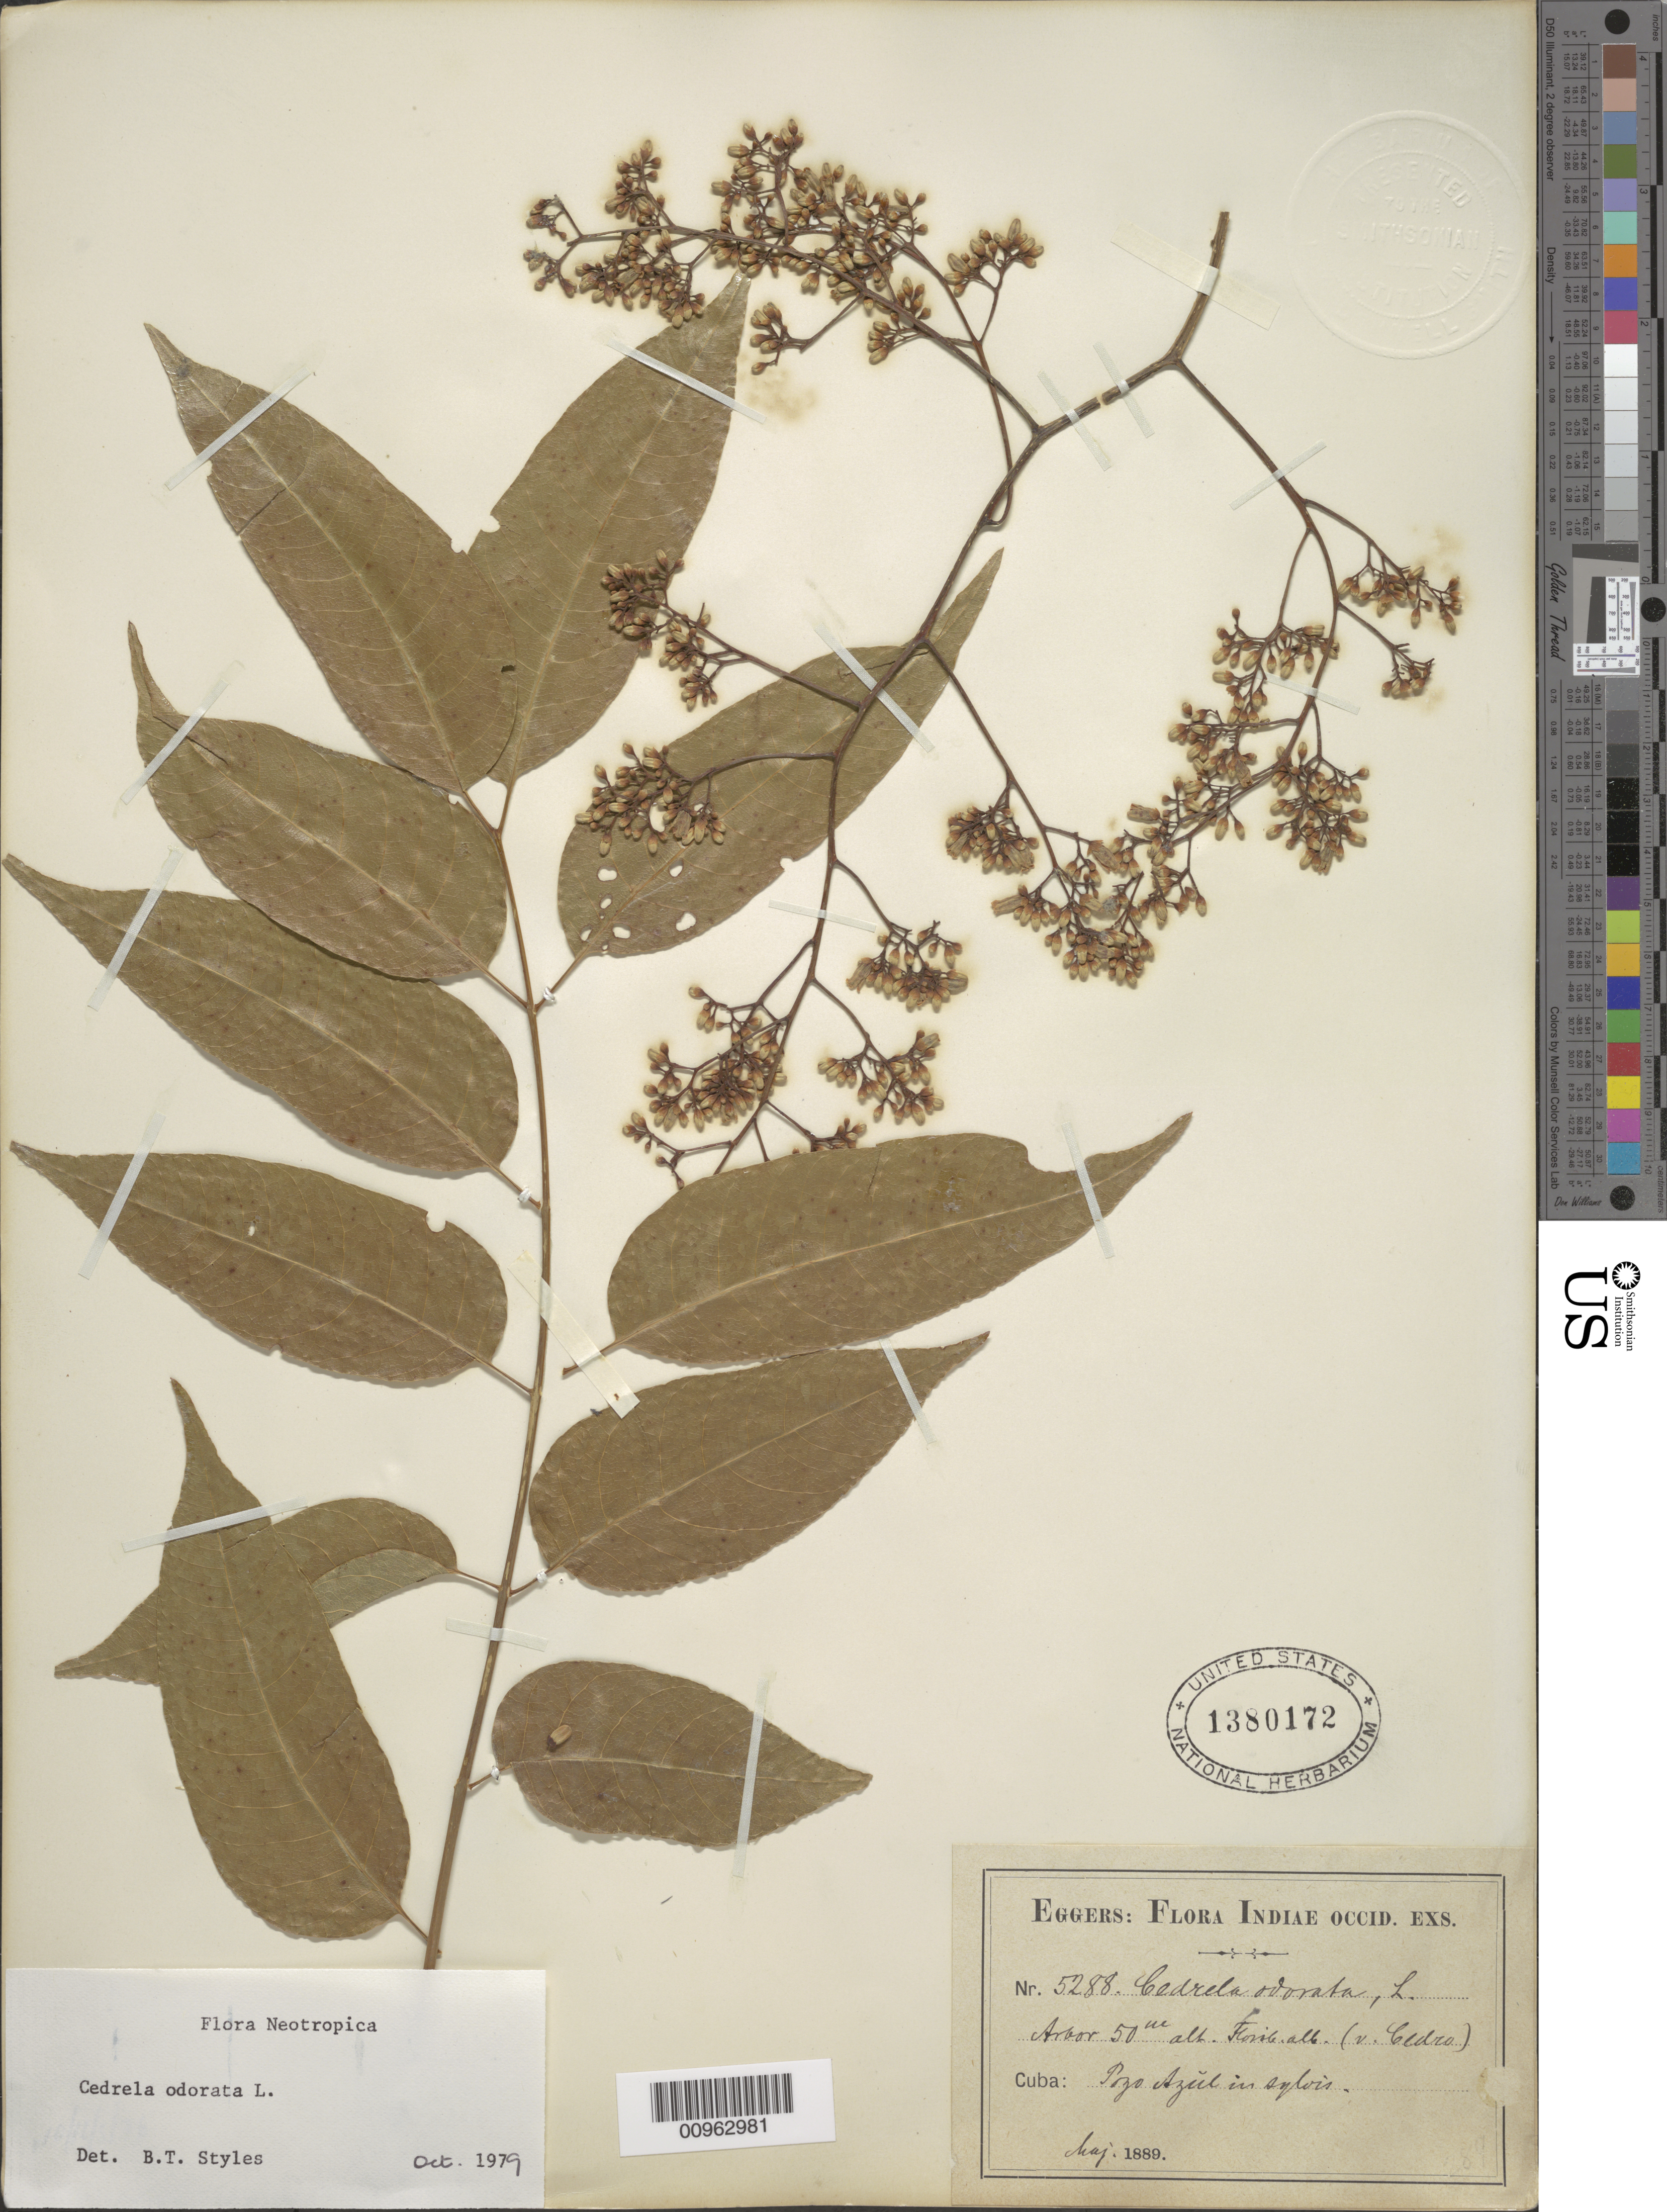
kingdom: Plantae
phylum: Tracheophyta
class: Magnoliopsida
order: Sapindales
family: Meliaceae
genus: Cedrela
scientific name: Cedrela odorata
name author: L.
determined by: Styles, B. T.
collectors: H. F. A. von Eggers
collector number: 5288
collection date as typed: May 1889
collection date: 1889-05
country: Cuba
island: Cuba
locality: "Pozo" Azúl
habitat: In sylvis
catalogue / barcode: US 1380172